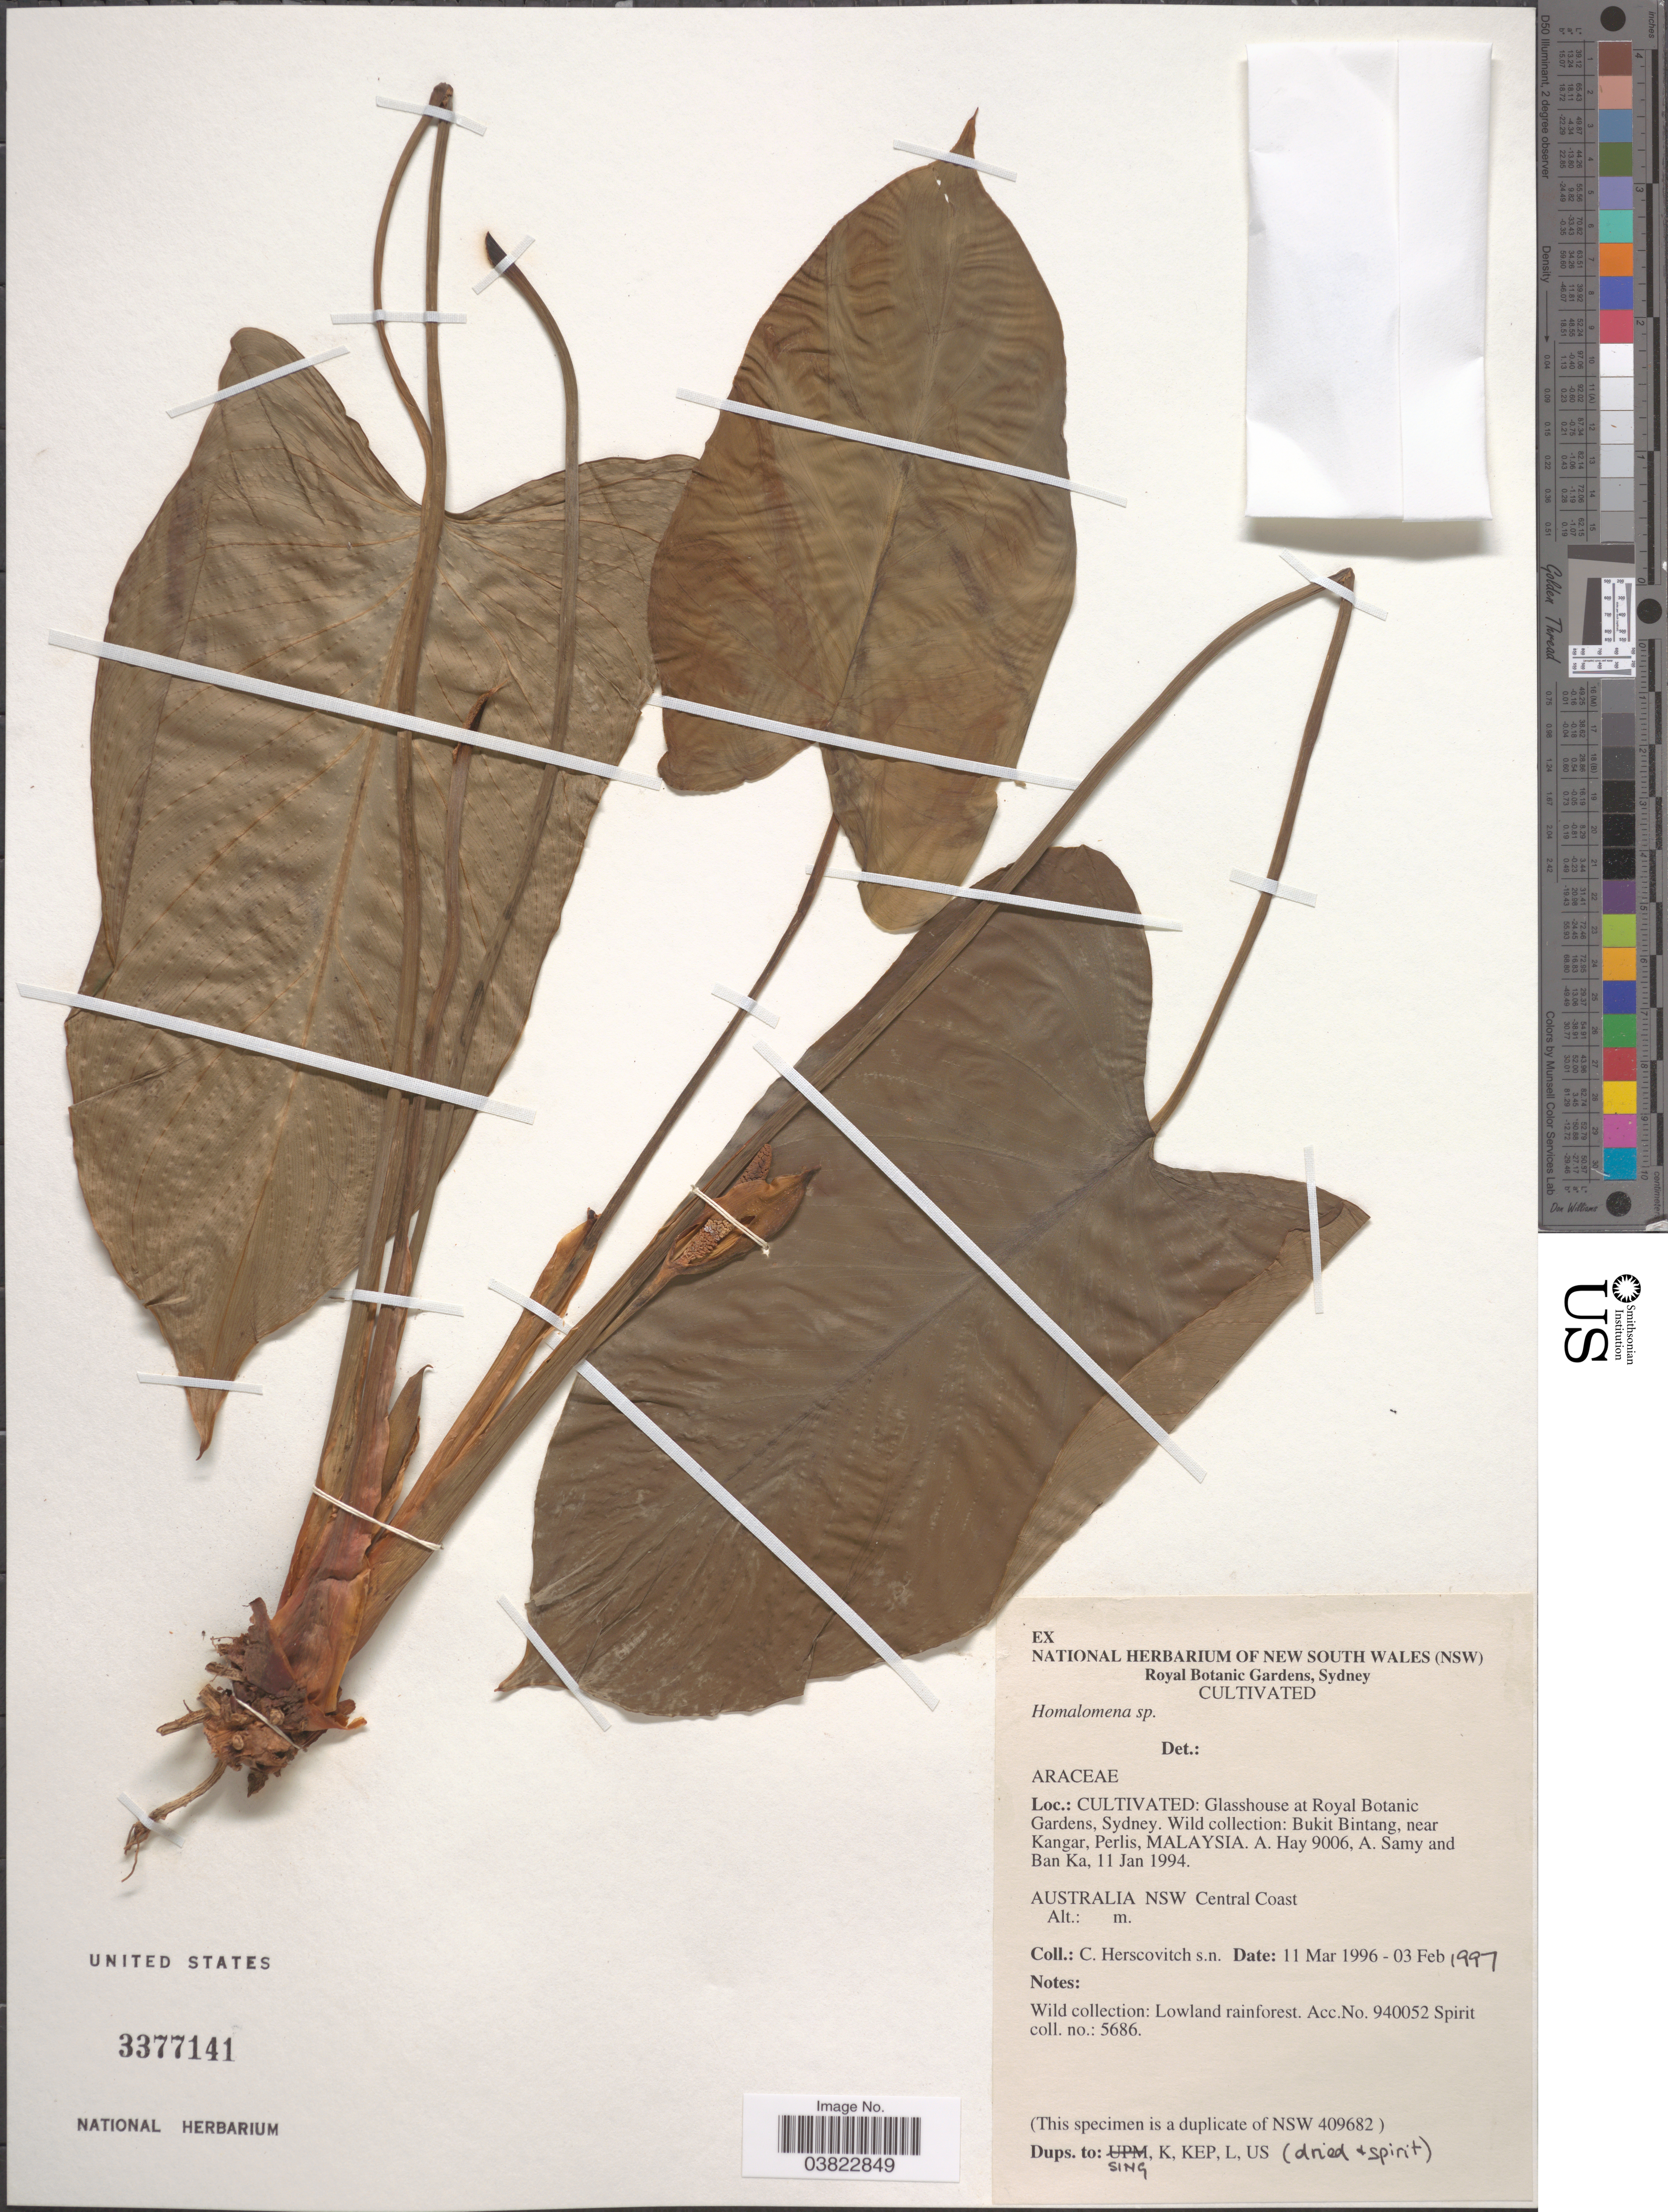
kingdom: Plantae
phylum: Tracheophyta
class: Liliopsida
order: Alismatales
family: Araceae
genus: Homalomena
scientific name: Homalomena sp.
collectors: C. Herscovitch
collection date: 1996-03-11/1997-02-03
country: Australia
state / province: New South Wales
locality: Glasshouse at Royal Botanic Gardens, Sydney. Central Coast.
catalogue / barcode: US 3377141